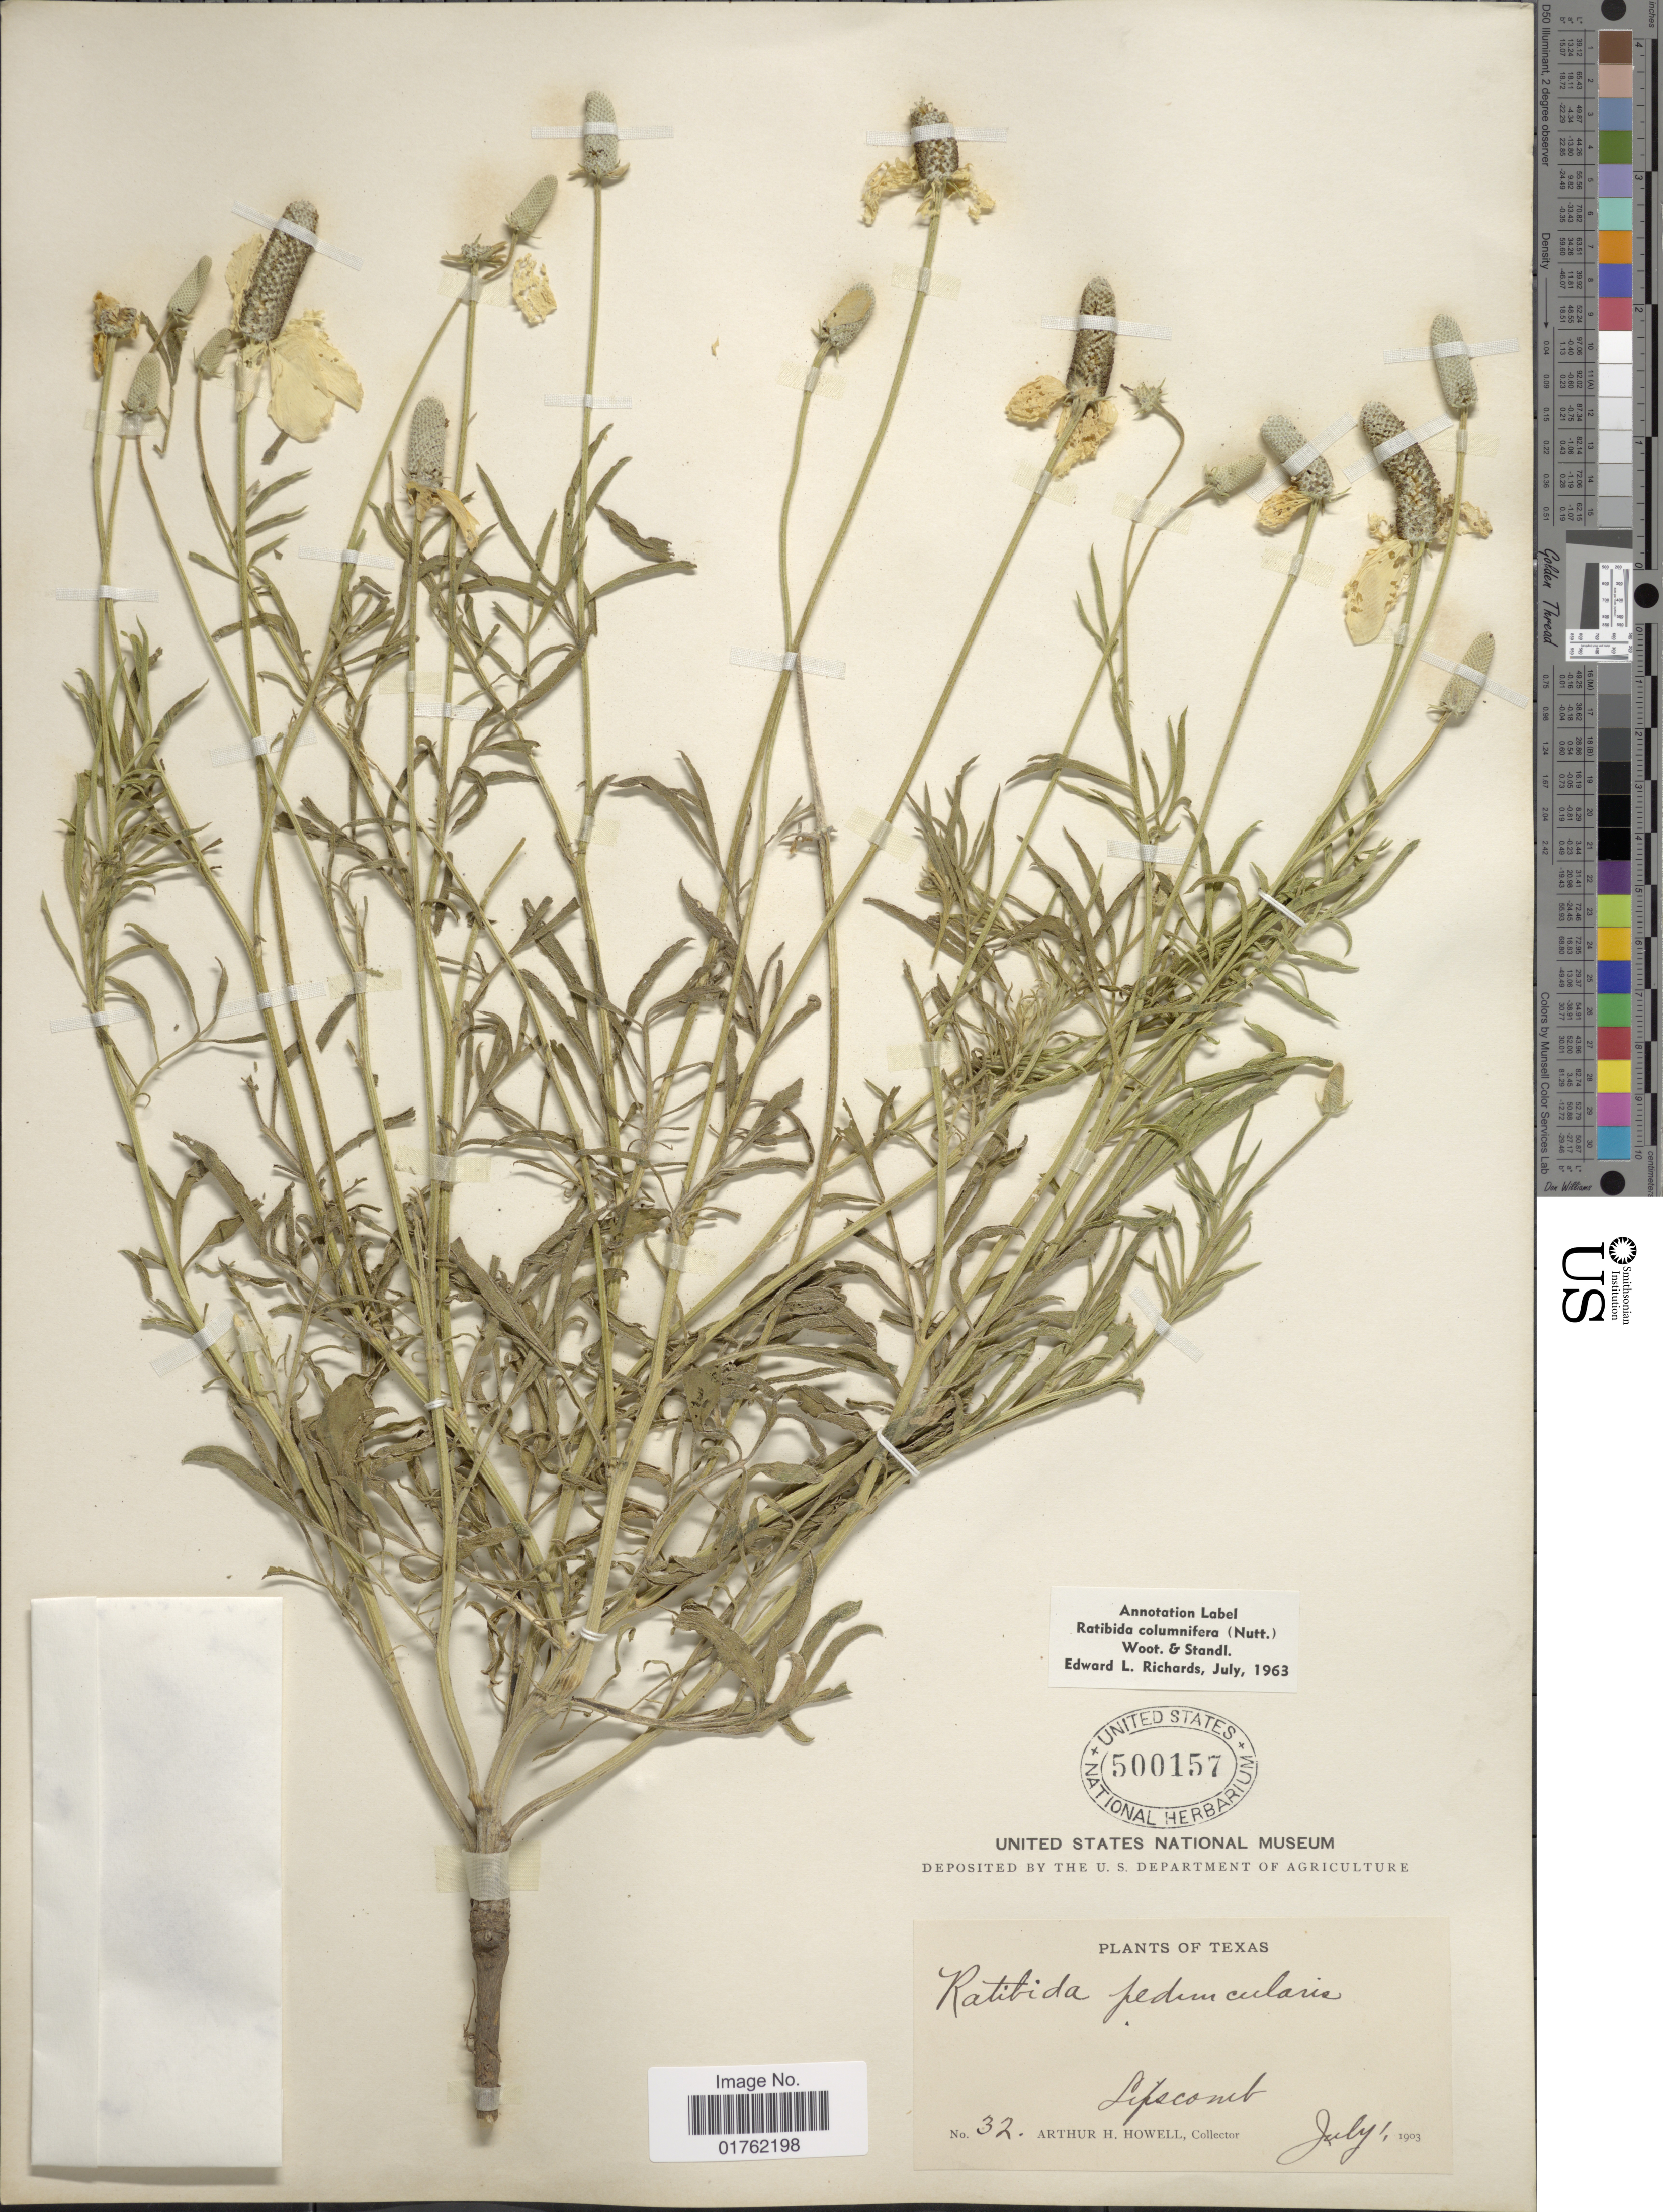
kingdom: Plantae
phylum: Tracheophyta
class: Magnoliopsida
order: Asterales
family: Asteraceae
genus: Ratibida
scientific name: Ratibida columnaris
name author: (Pursh) D. Don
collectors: A. Howell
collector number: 32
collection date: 1903-07-01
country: United States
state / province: Texas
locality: Lipscomb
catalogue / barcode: US 500157